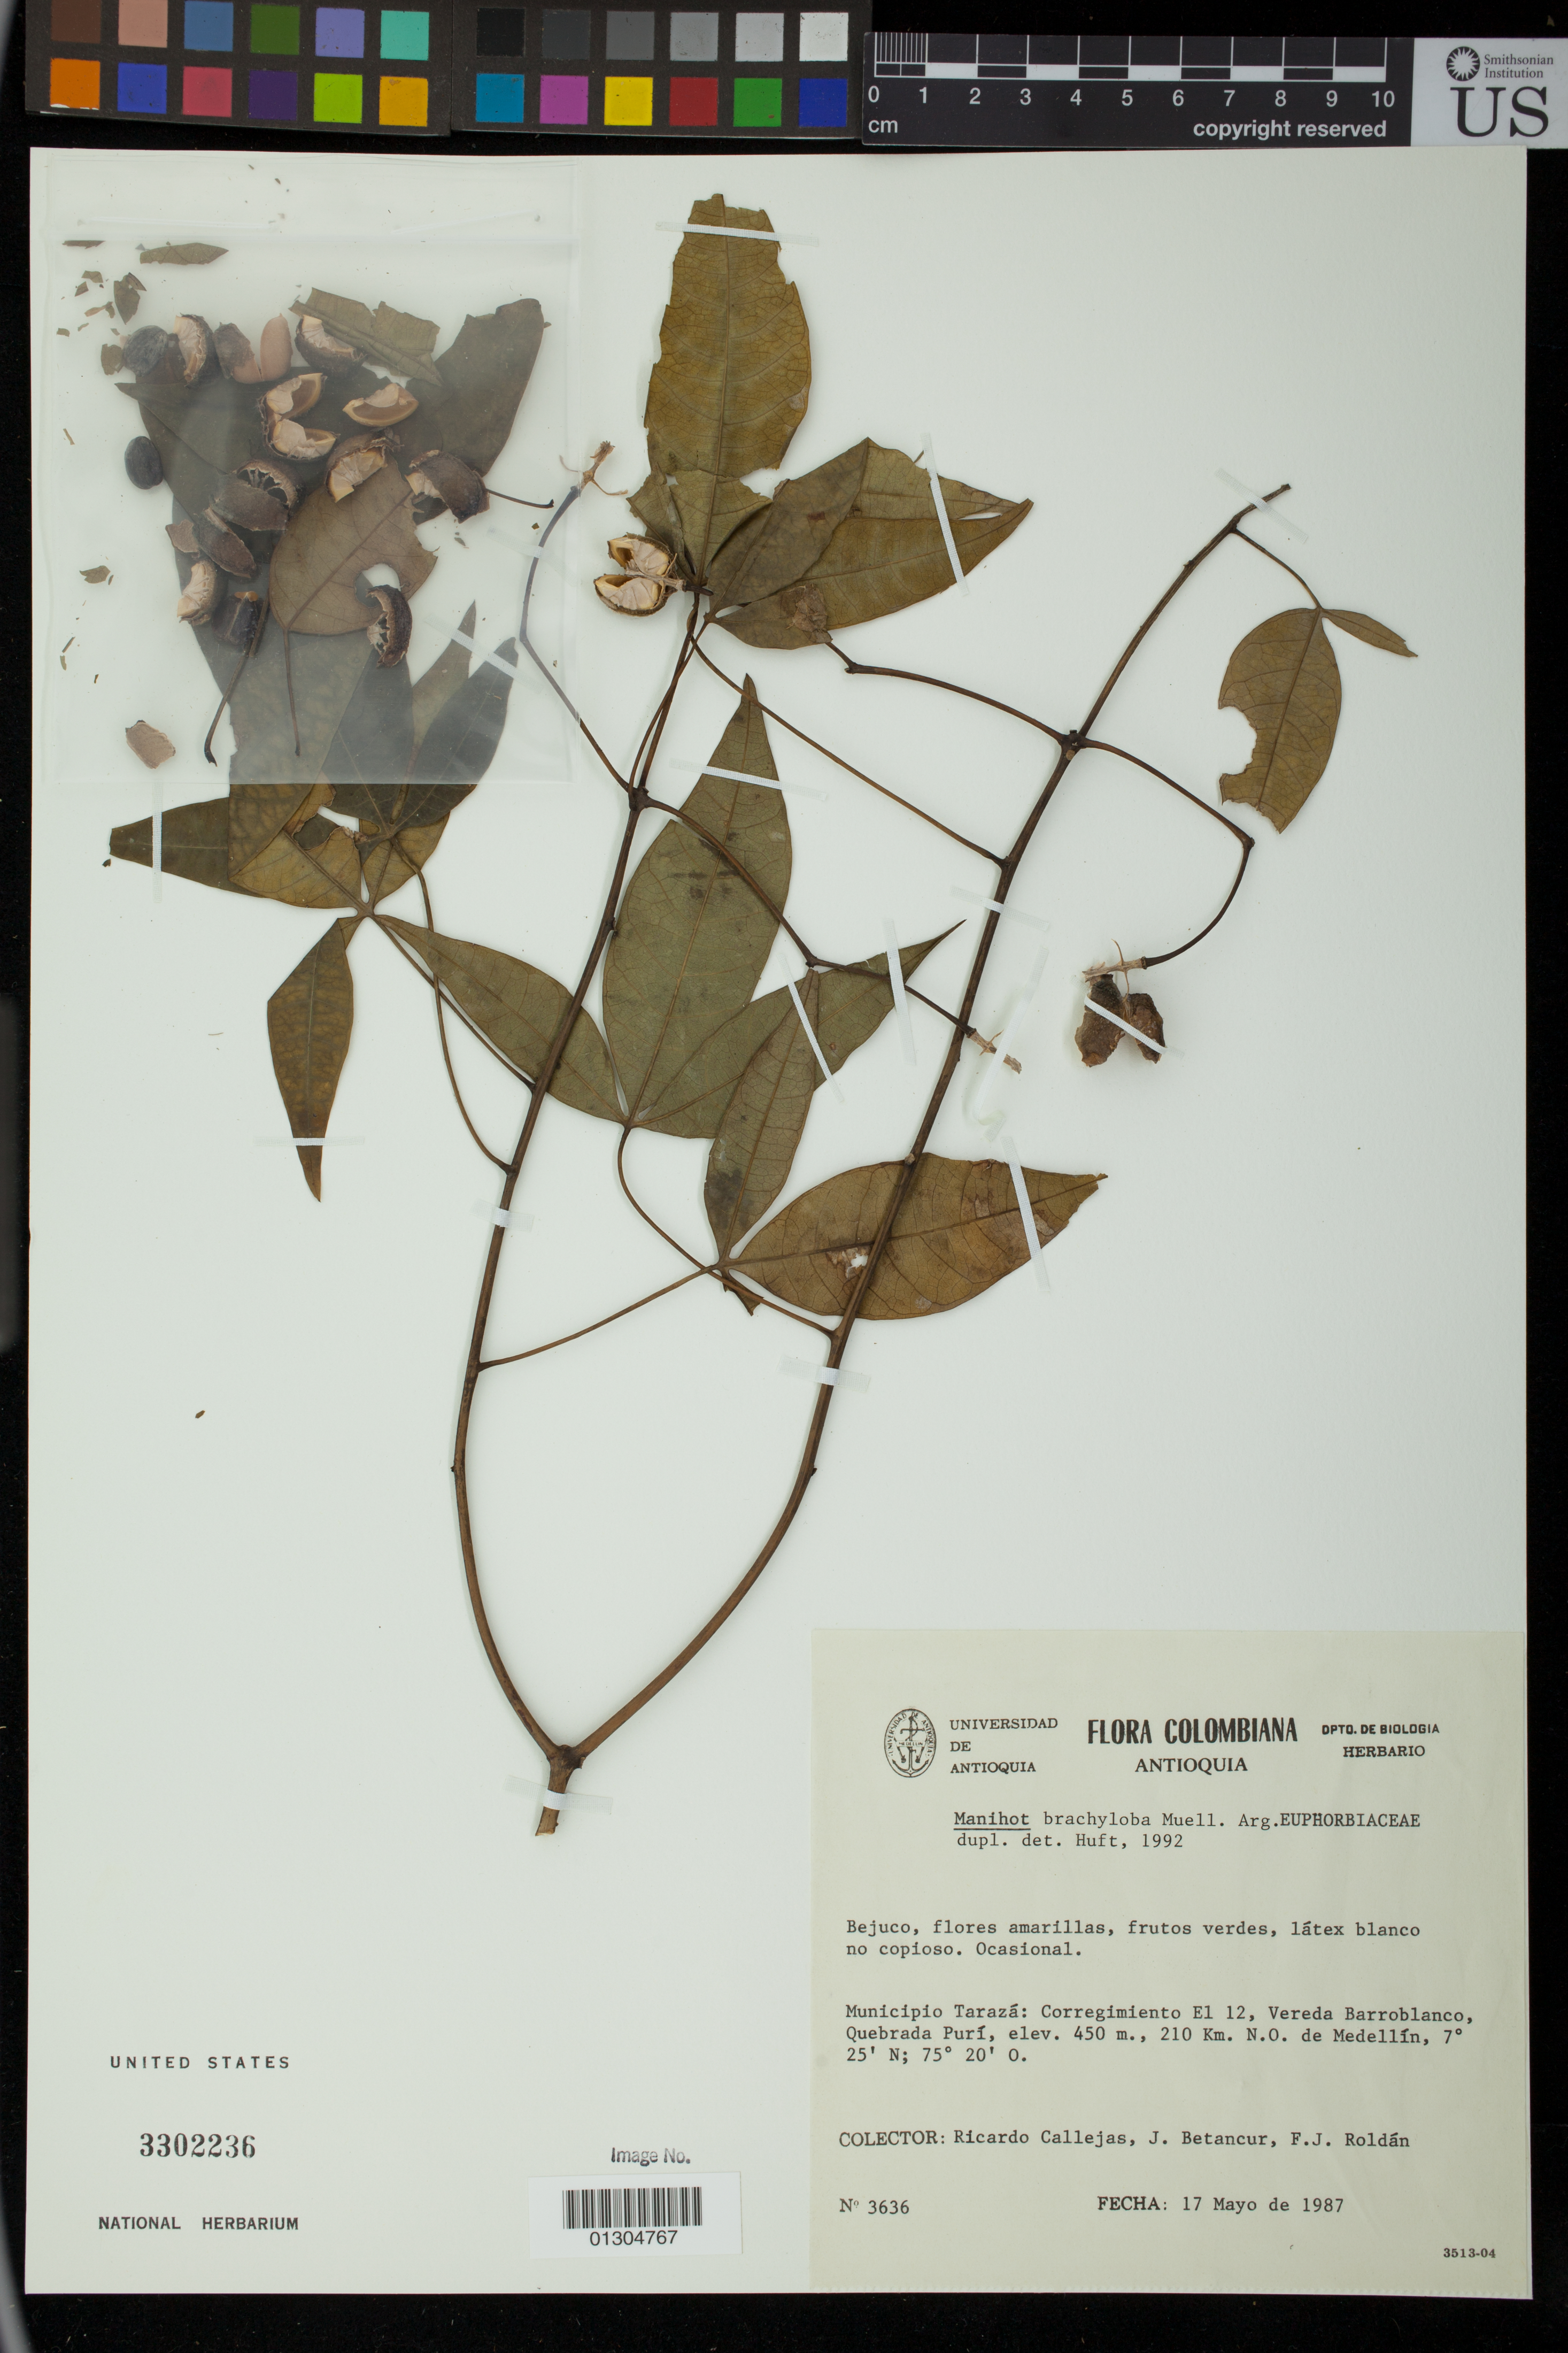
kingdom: Plantae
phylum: Tracheophyta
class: Magnoliopsida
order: Malpighiales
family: Euphorbiaceae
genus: Manihot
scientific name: Manihot brachyloba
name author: Müll. Arg.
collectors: R. Callejas, J. Betancur & F. J. Roldán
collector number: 3636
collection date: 1987-05-17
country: Colombia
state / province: Antioquia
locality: Municipio Tarazá: Corregimiento El 12, Vereda Barroblanco, Quebrada Puri. 210 KM. N.O. de Medellin.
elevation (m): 450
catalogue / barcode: US 3302236